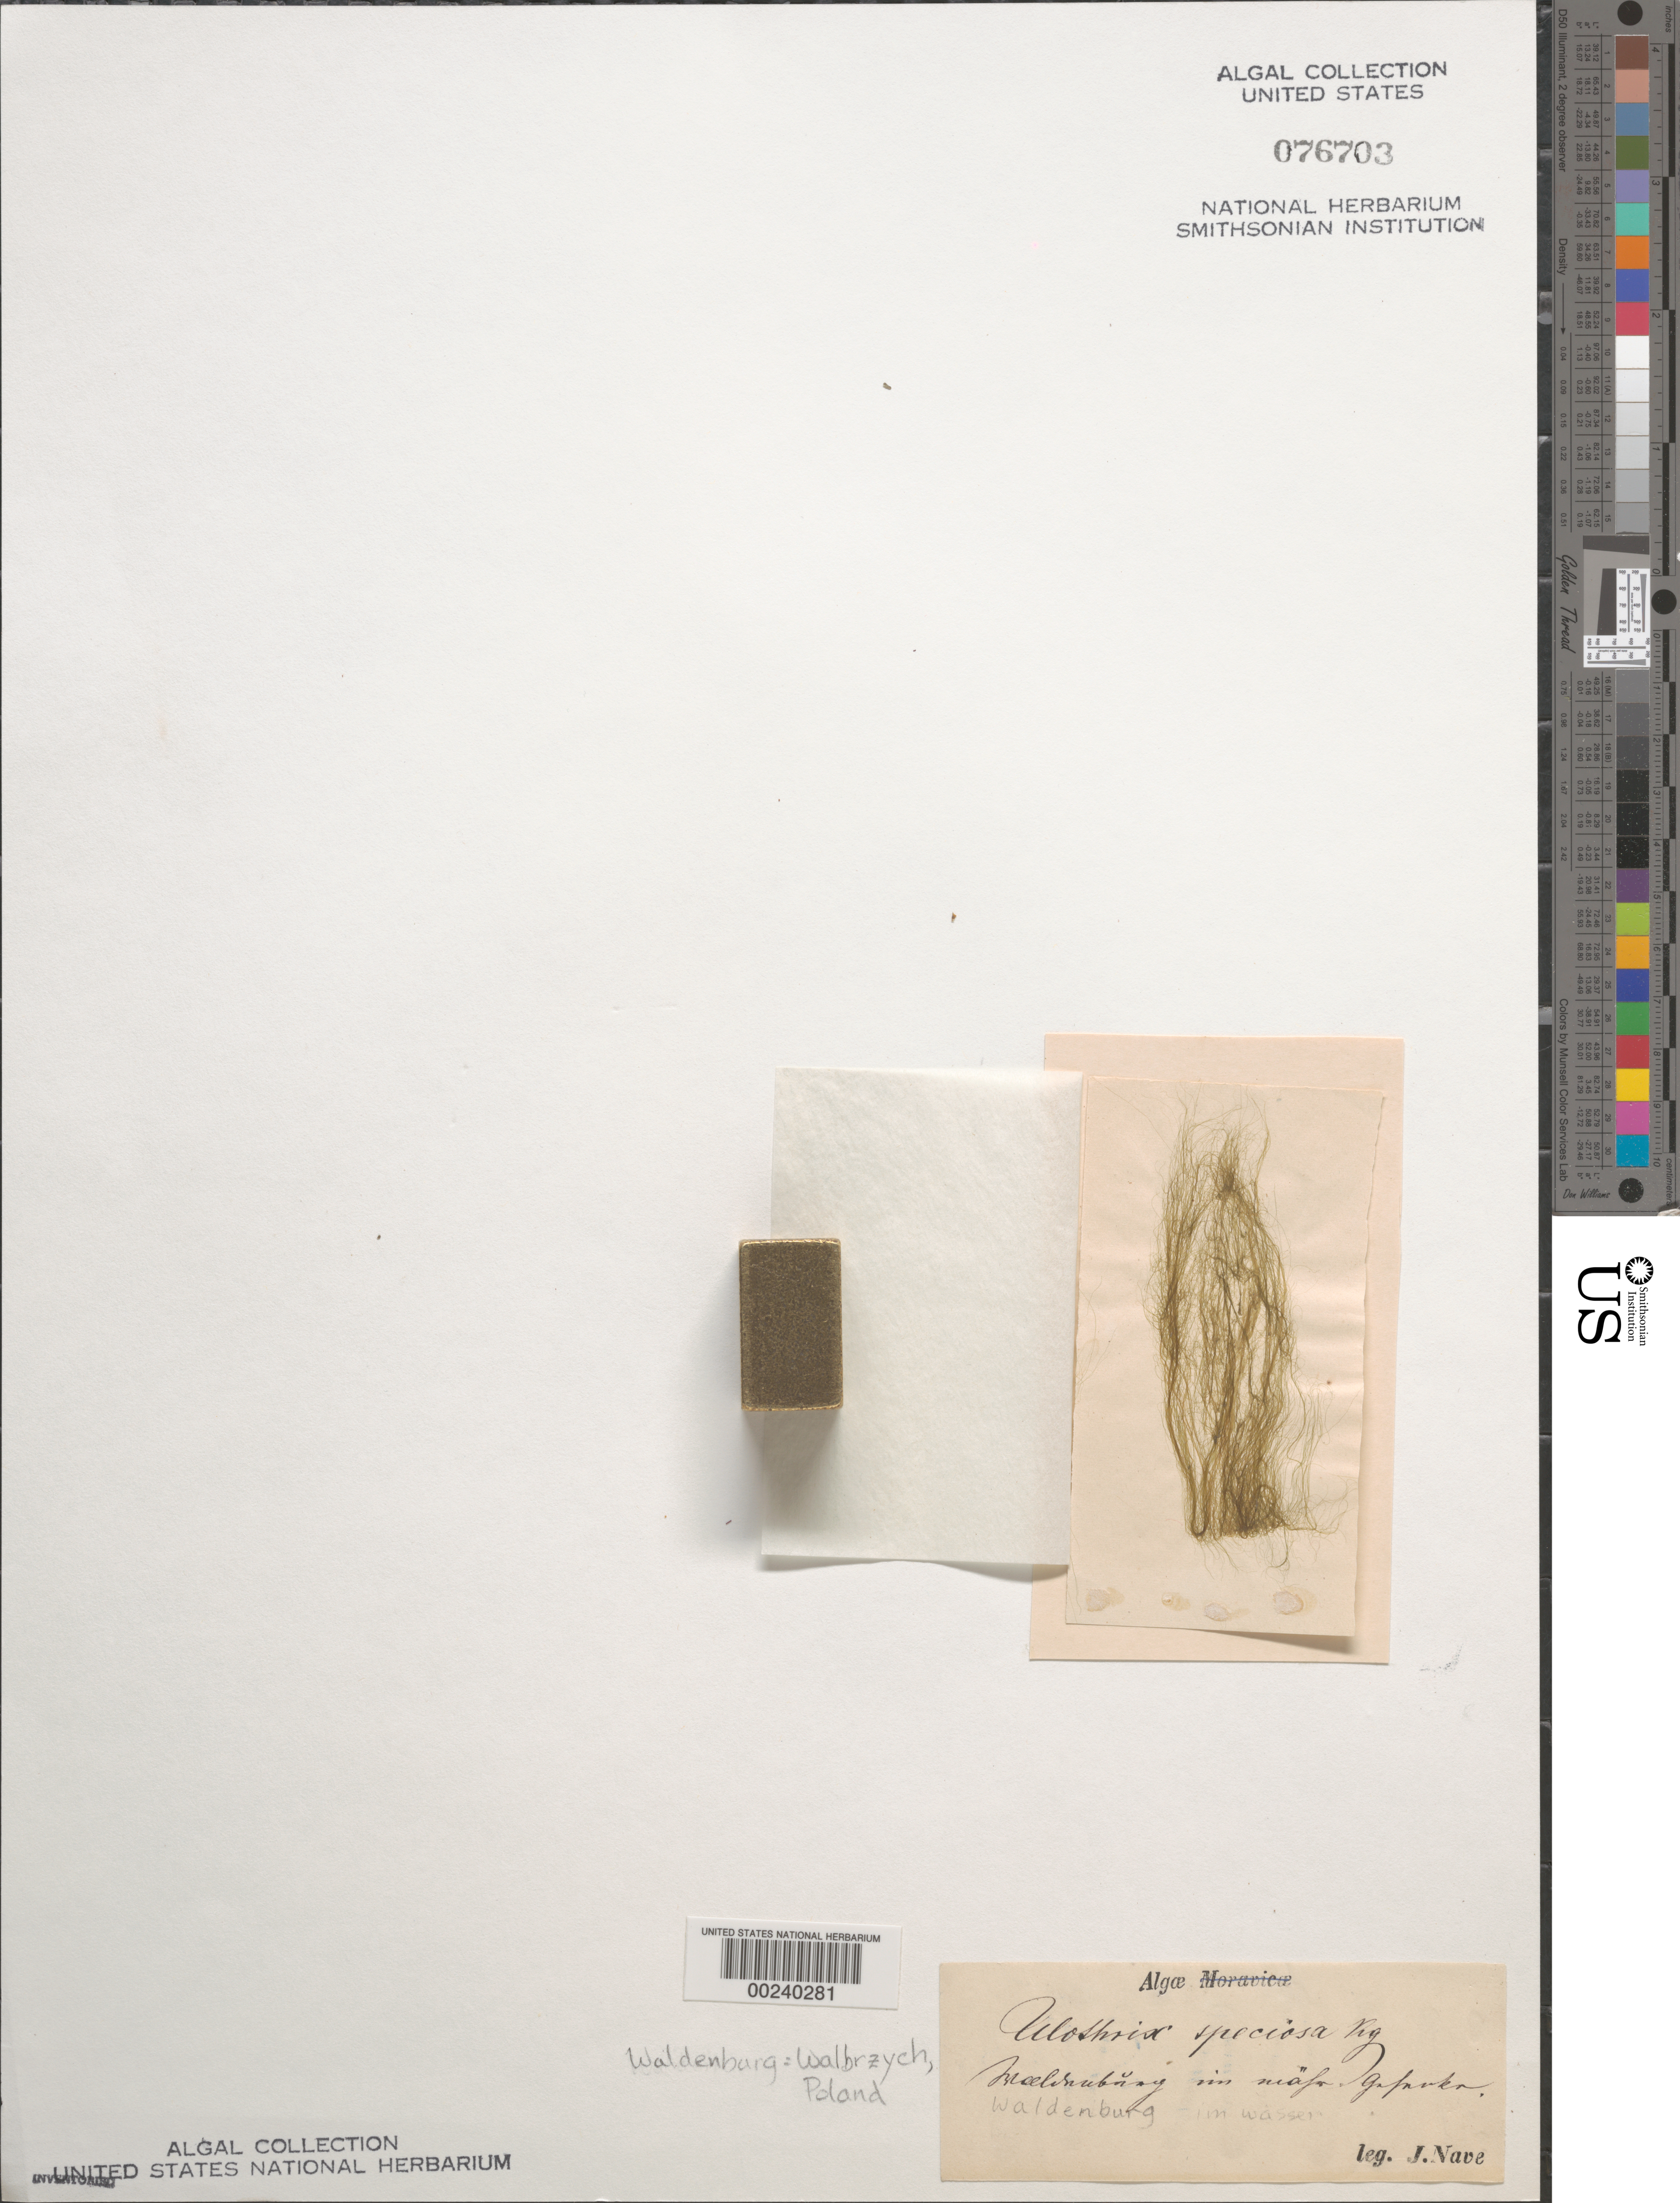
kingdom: Plantae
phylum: Chlorophyta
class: Ulvophyceae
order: Ulotrichales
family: Ulotrichaceae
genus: Ulothrix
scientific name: Ulothrix speciosa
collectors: J. Nave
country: Poland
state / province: Dolnoslaskie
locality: Walbrzych (waldenburg)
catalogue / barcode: US 76703